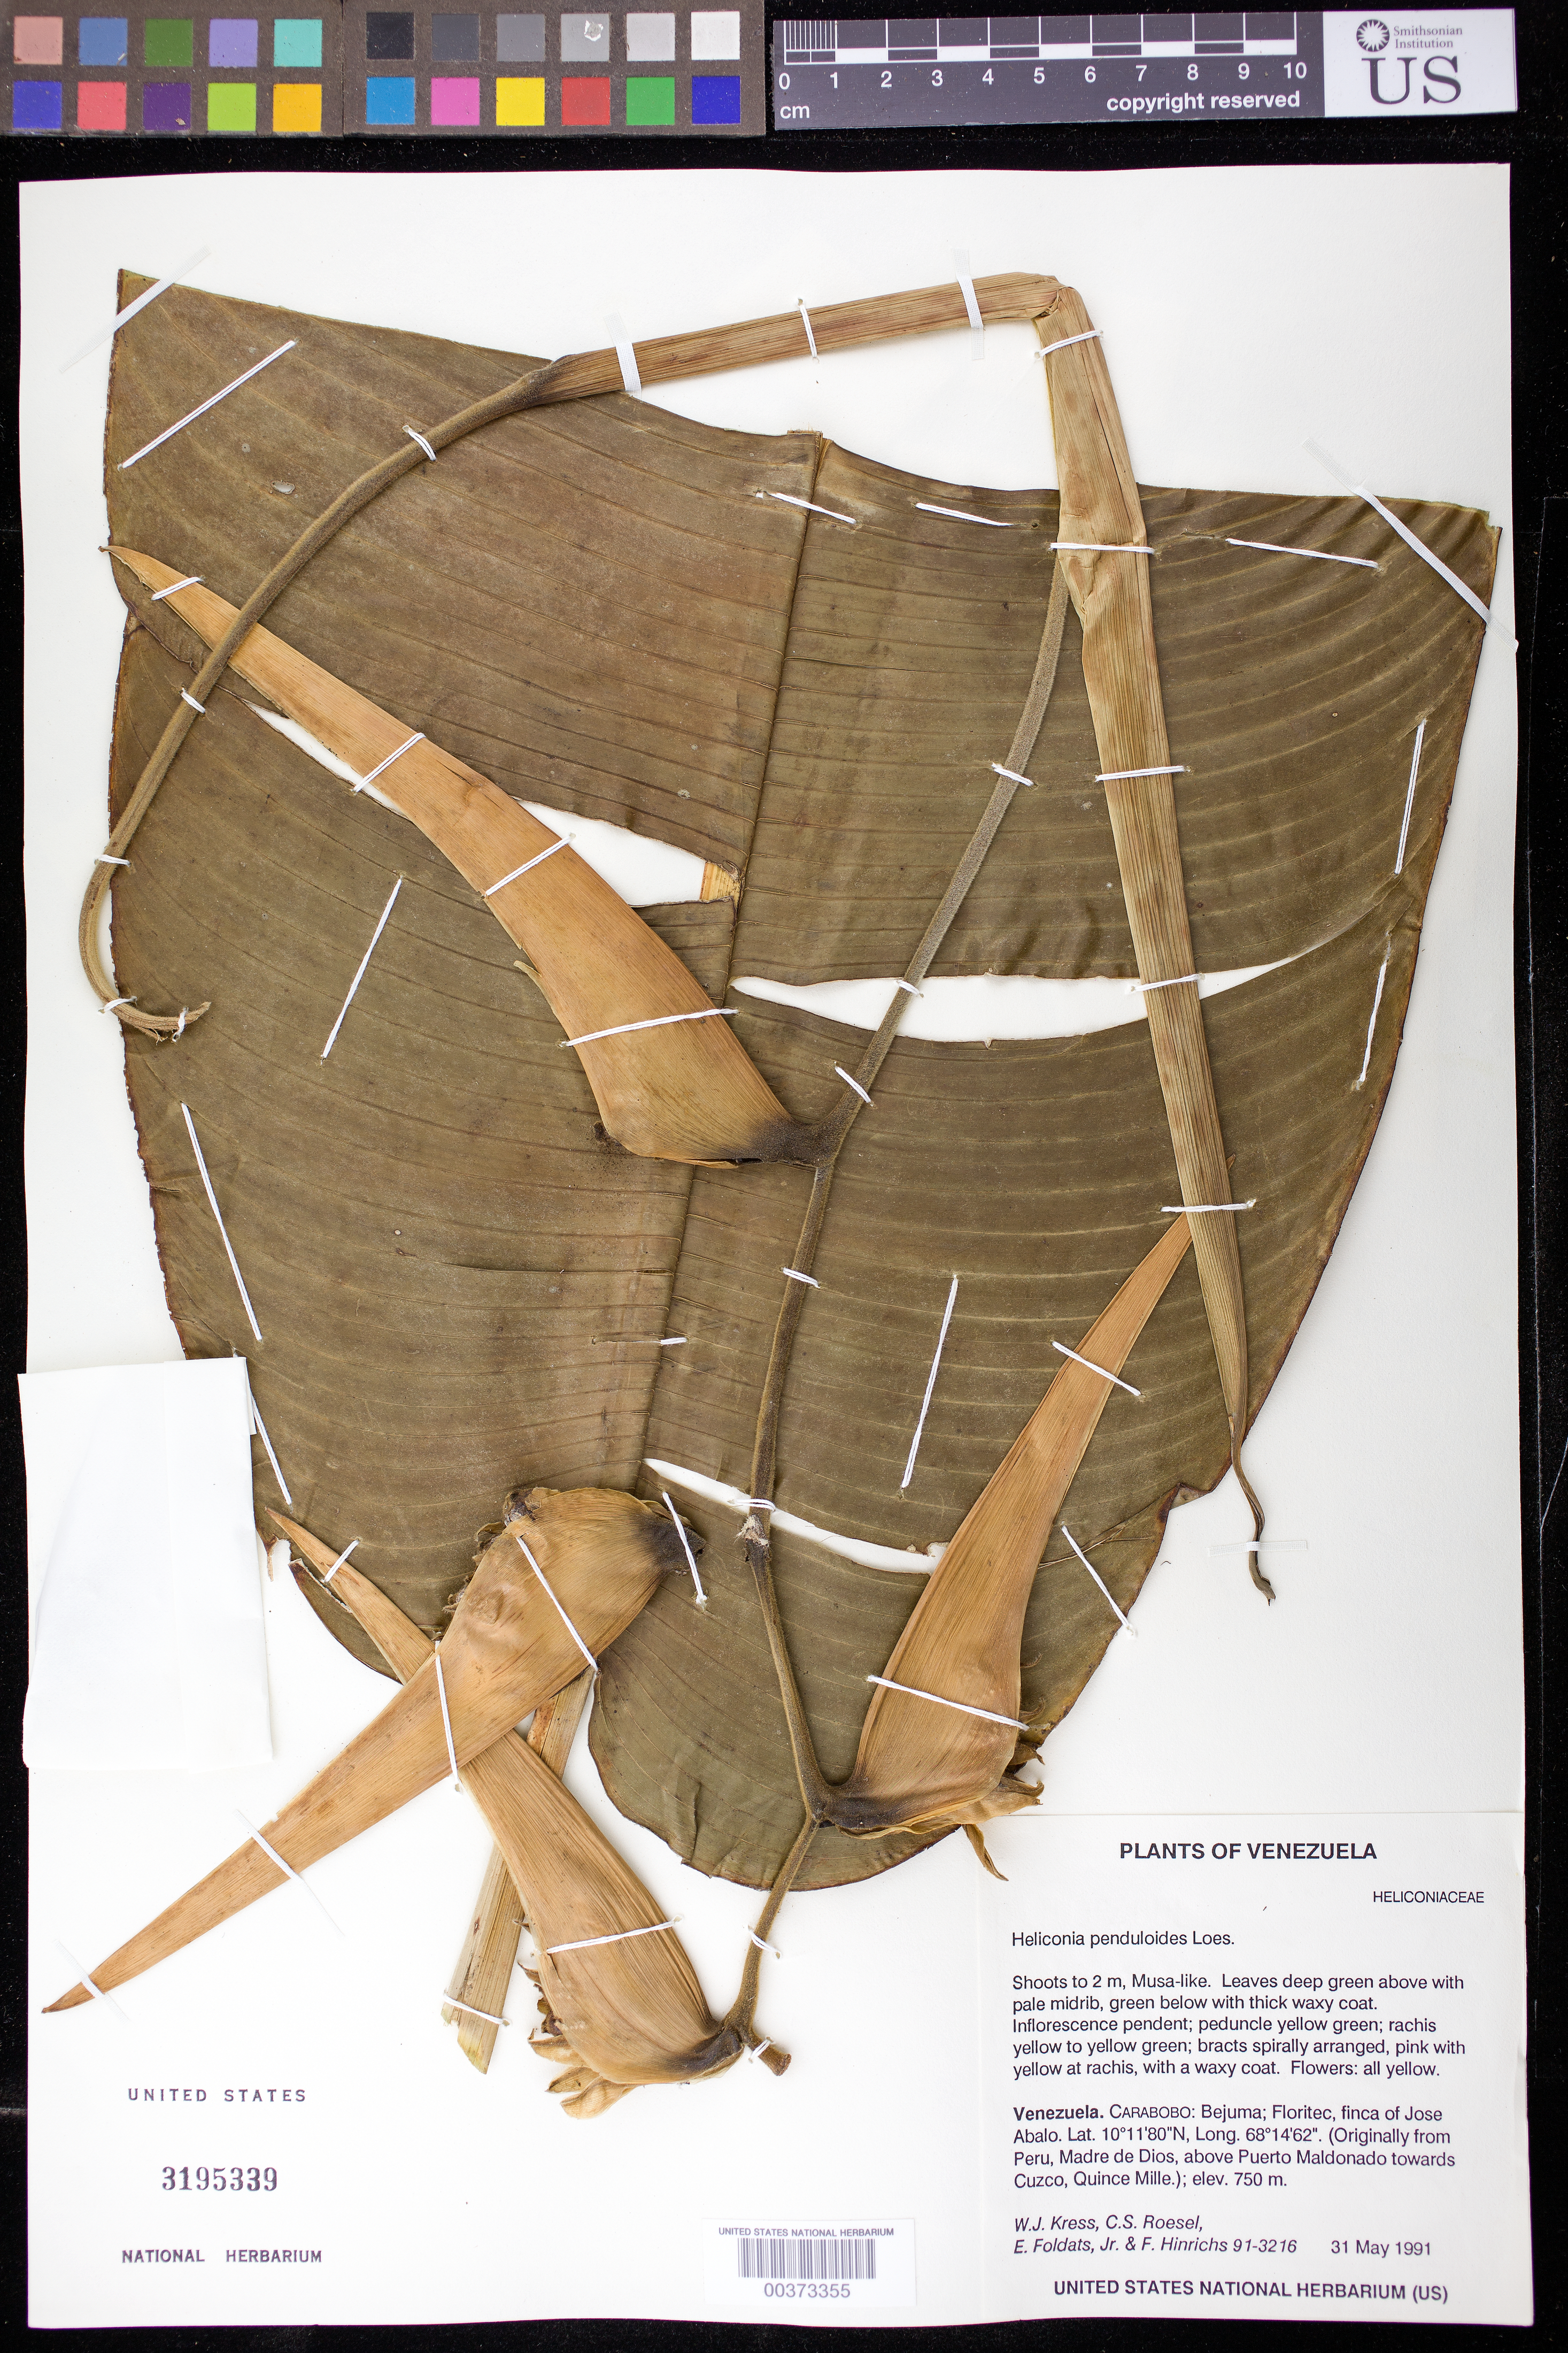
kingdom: Plantae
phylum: Tracheophyta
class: Liliopsida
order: Zingiberales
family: Heliconiaceae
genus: Heliconia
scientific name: Heliconia penduloides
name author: Loes.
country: Peru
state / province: Madre de Dios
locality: Above puerto maldonado towards cuzco, quince mille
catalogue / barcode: US 3195339